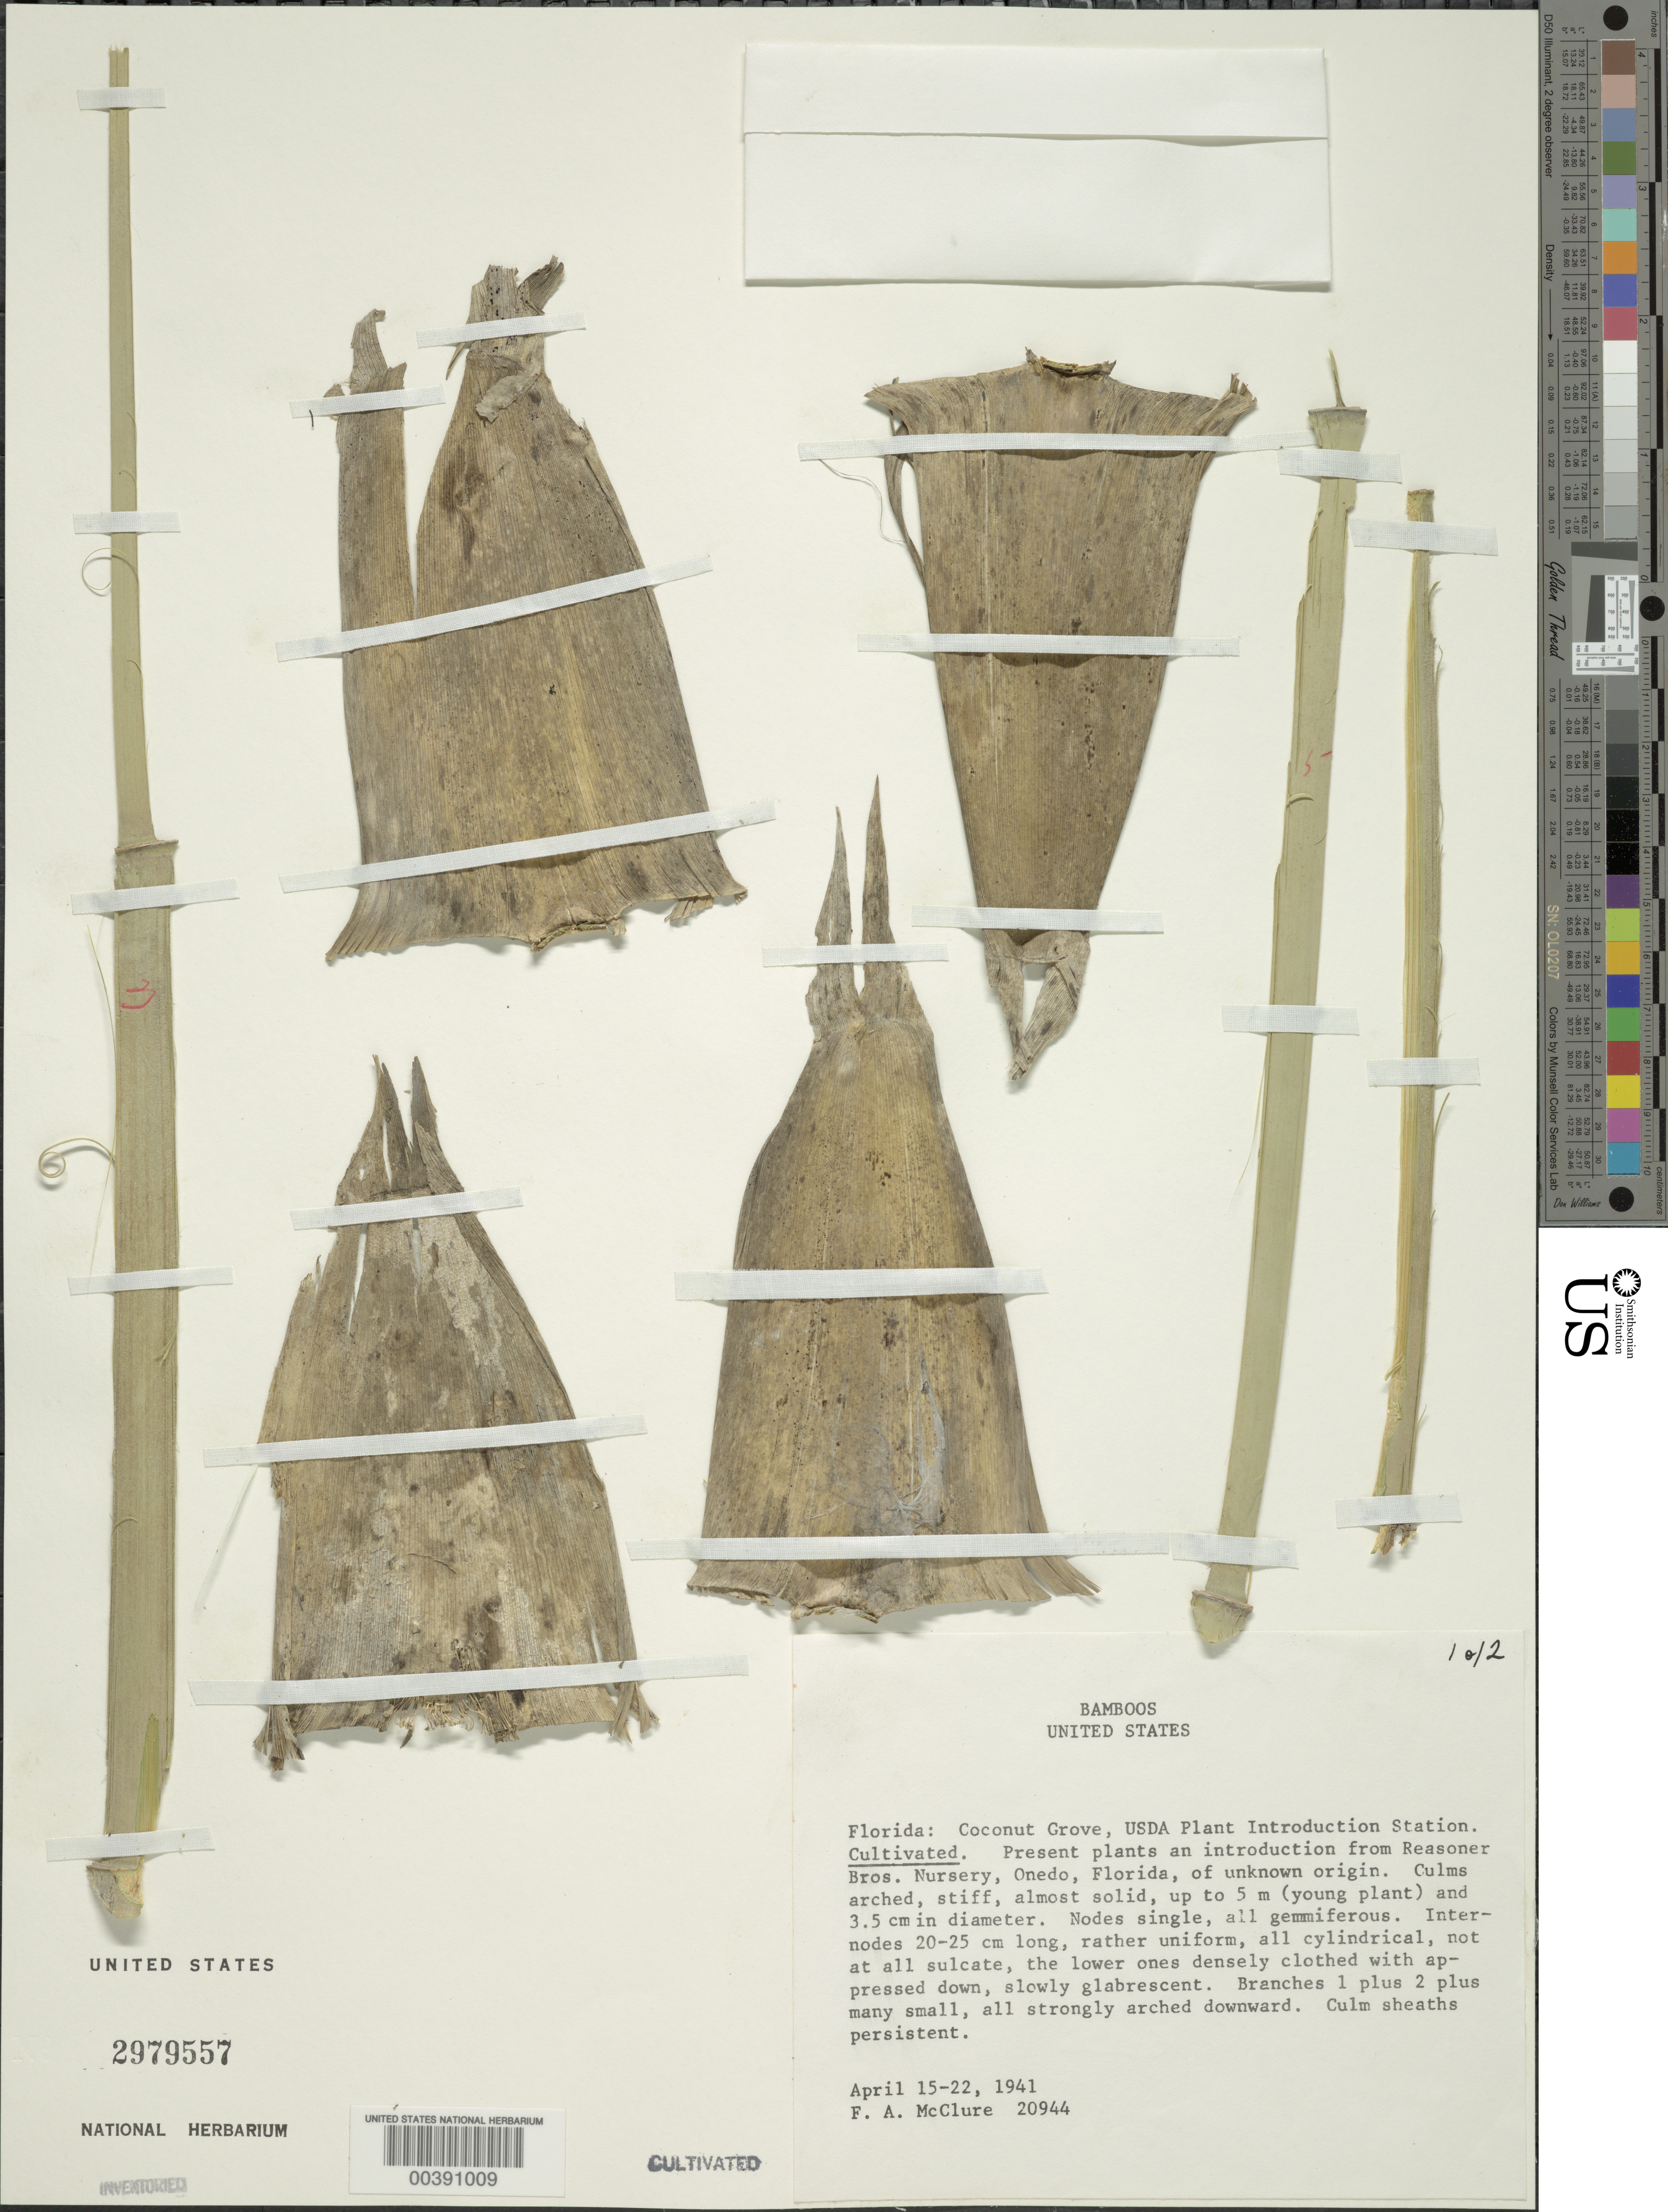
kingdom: Plantae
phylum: Tracheophyta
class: Liliopsida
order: Poales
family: Poaceae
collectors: F. A. McClure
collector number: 20944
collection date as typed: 15 Apr 1941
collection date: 1941-04-15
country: United States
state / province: Florida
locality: Coconut grove, usda pi stat.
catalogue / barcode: US 2979557